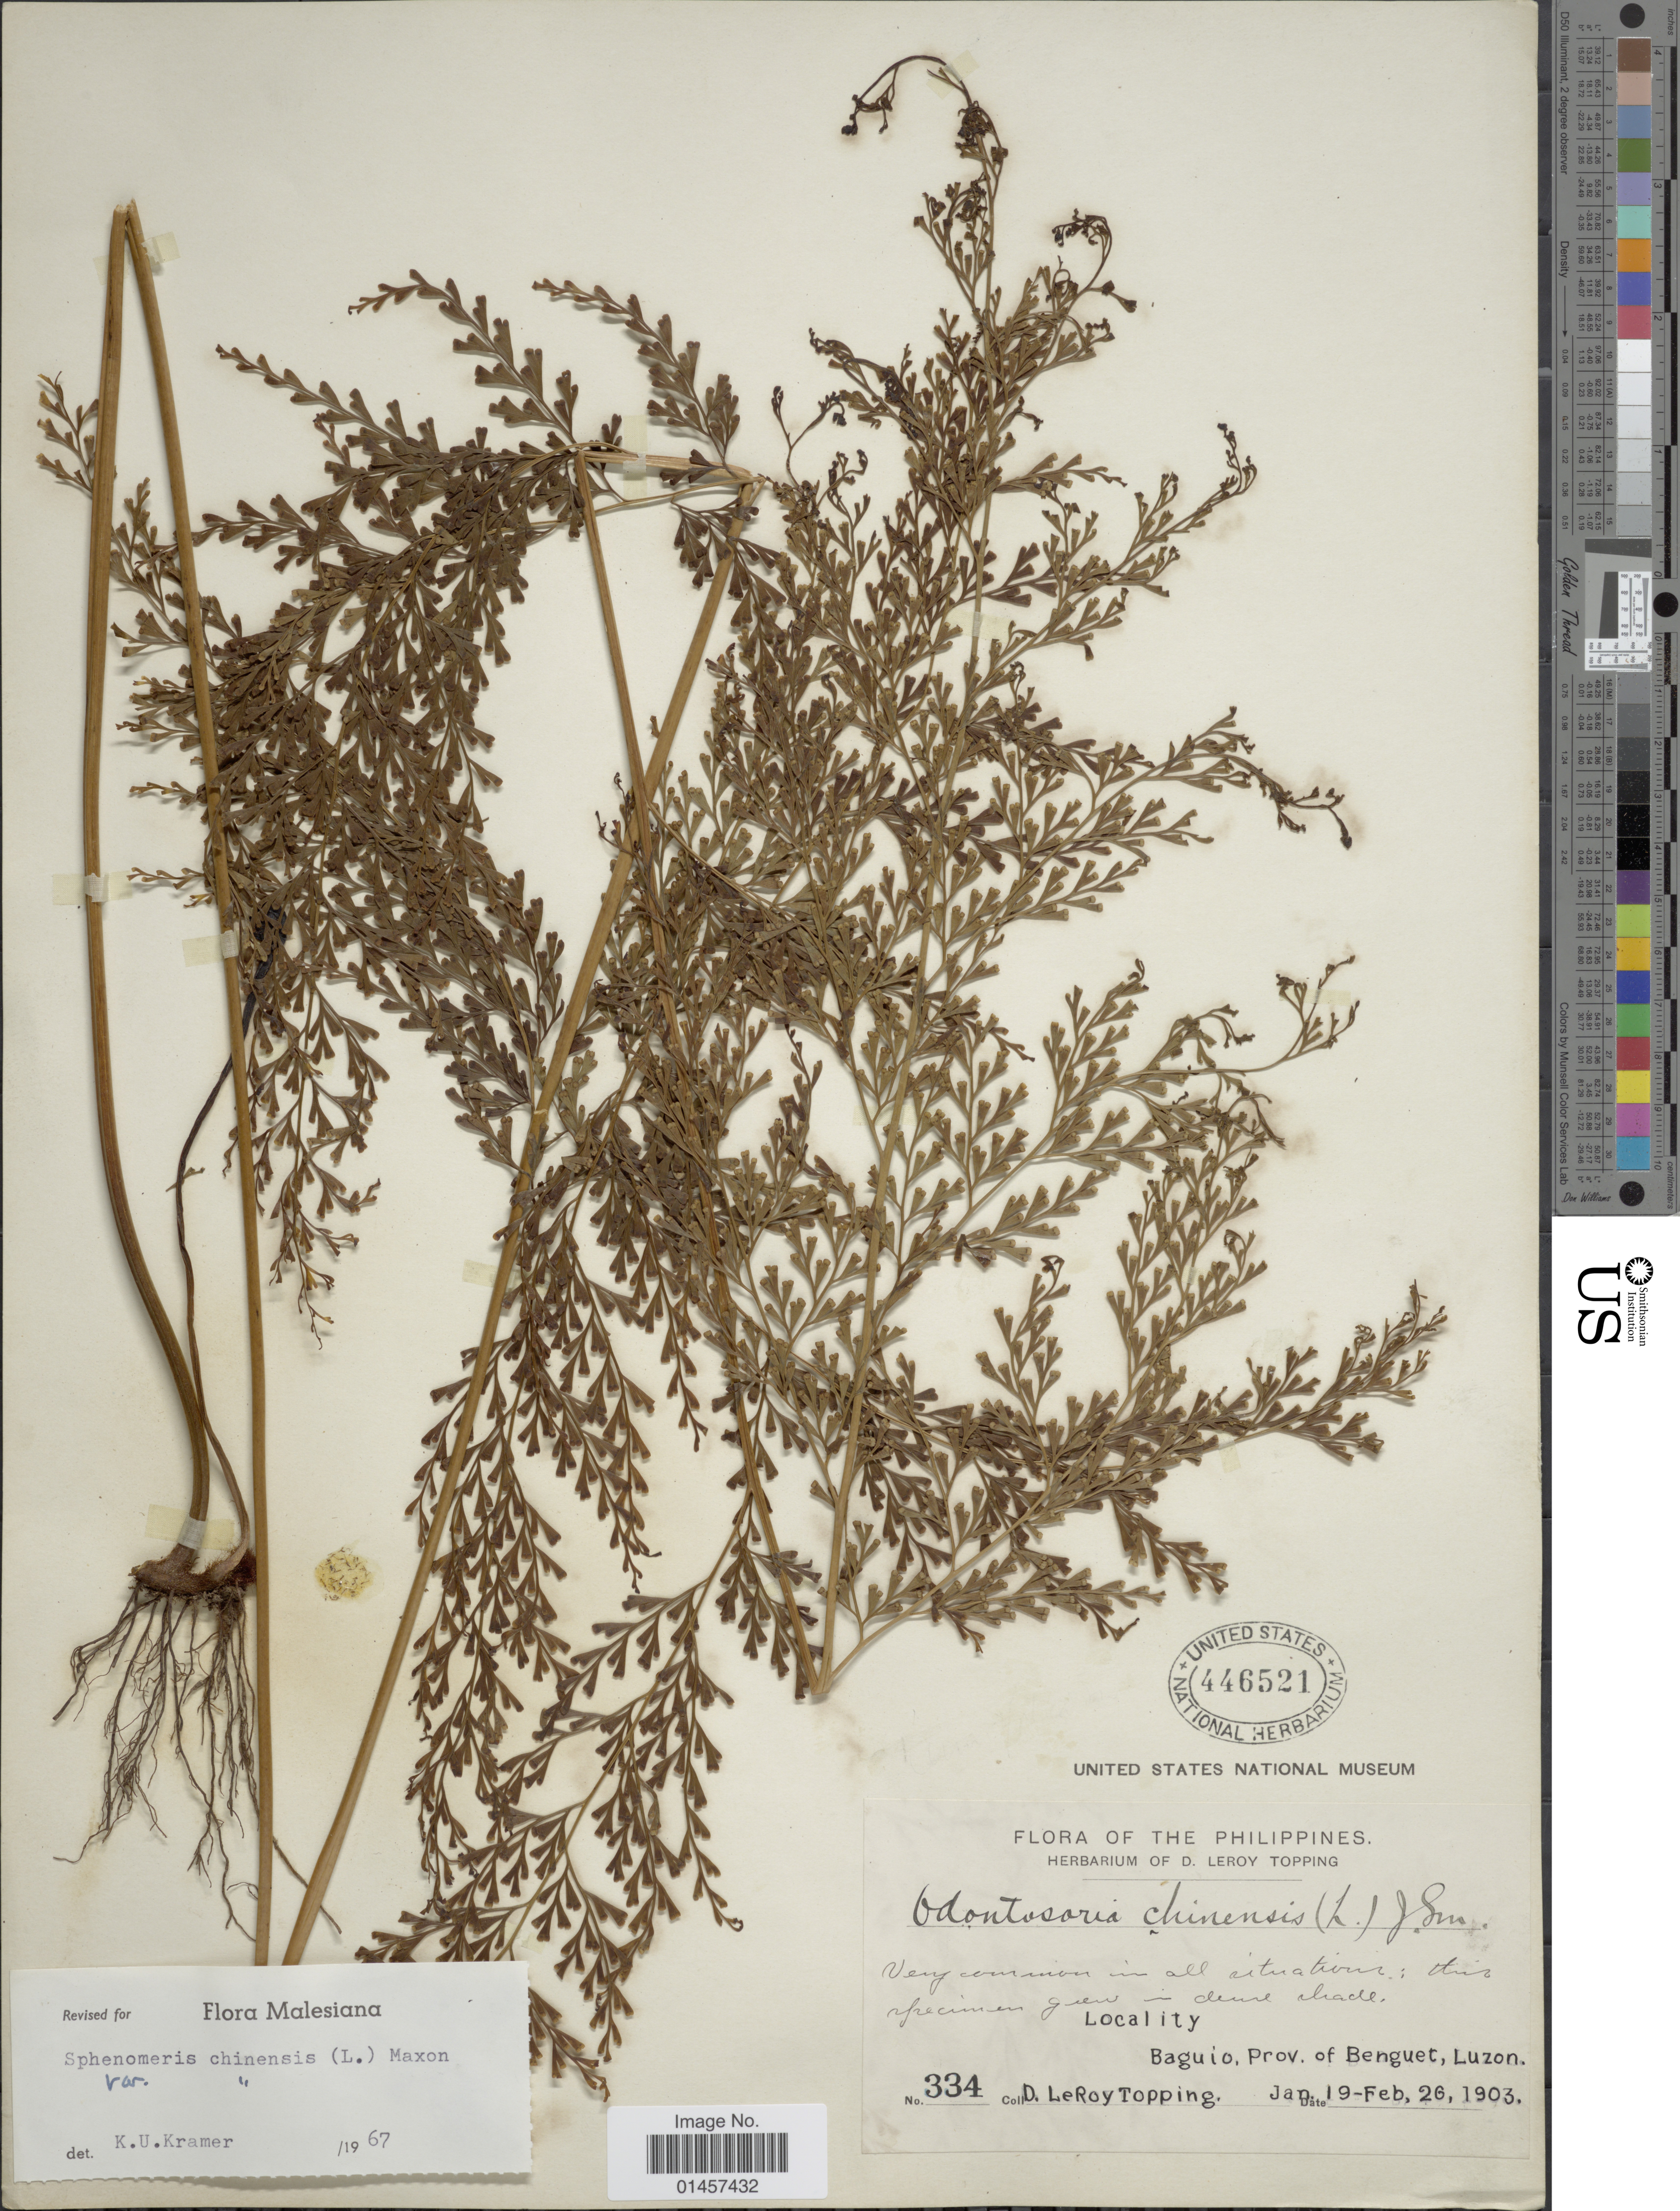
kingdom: Plantae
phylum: Tracheophyta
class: Polypodiopsida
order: Polypodiales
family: Lindsaeaceae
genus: Sphenomeris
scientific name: Sphenomeris chinensis var. chinensis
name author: (L.) Maxon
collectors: D. L. Topping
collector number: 334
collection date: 1903-01-19/1903-02-26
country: Philippines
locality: Baguio prov. of Benguet, Luzon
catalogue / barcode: US 446521